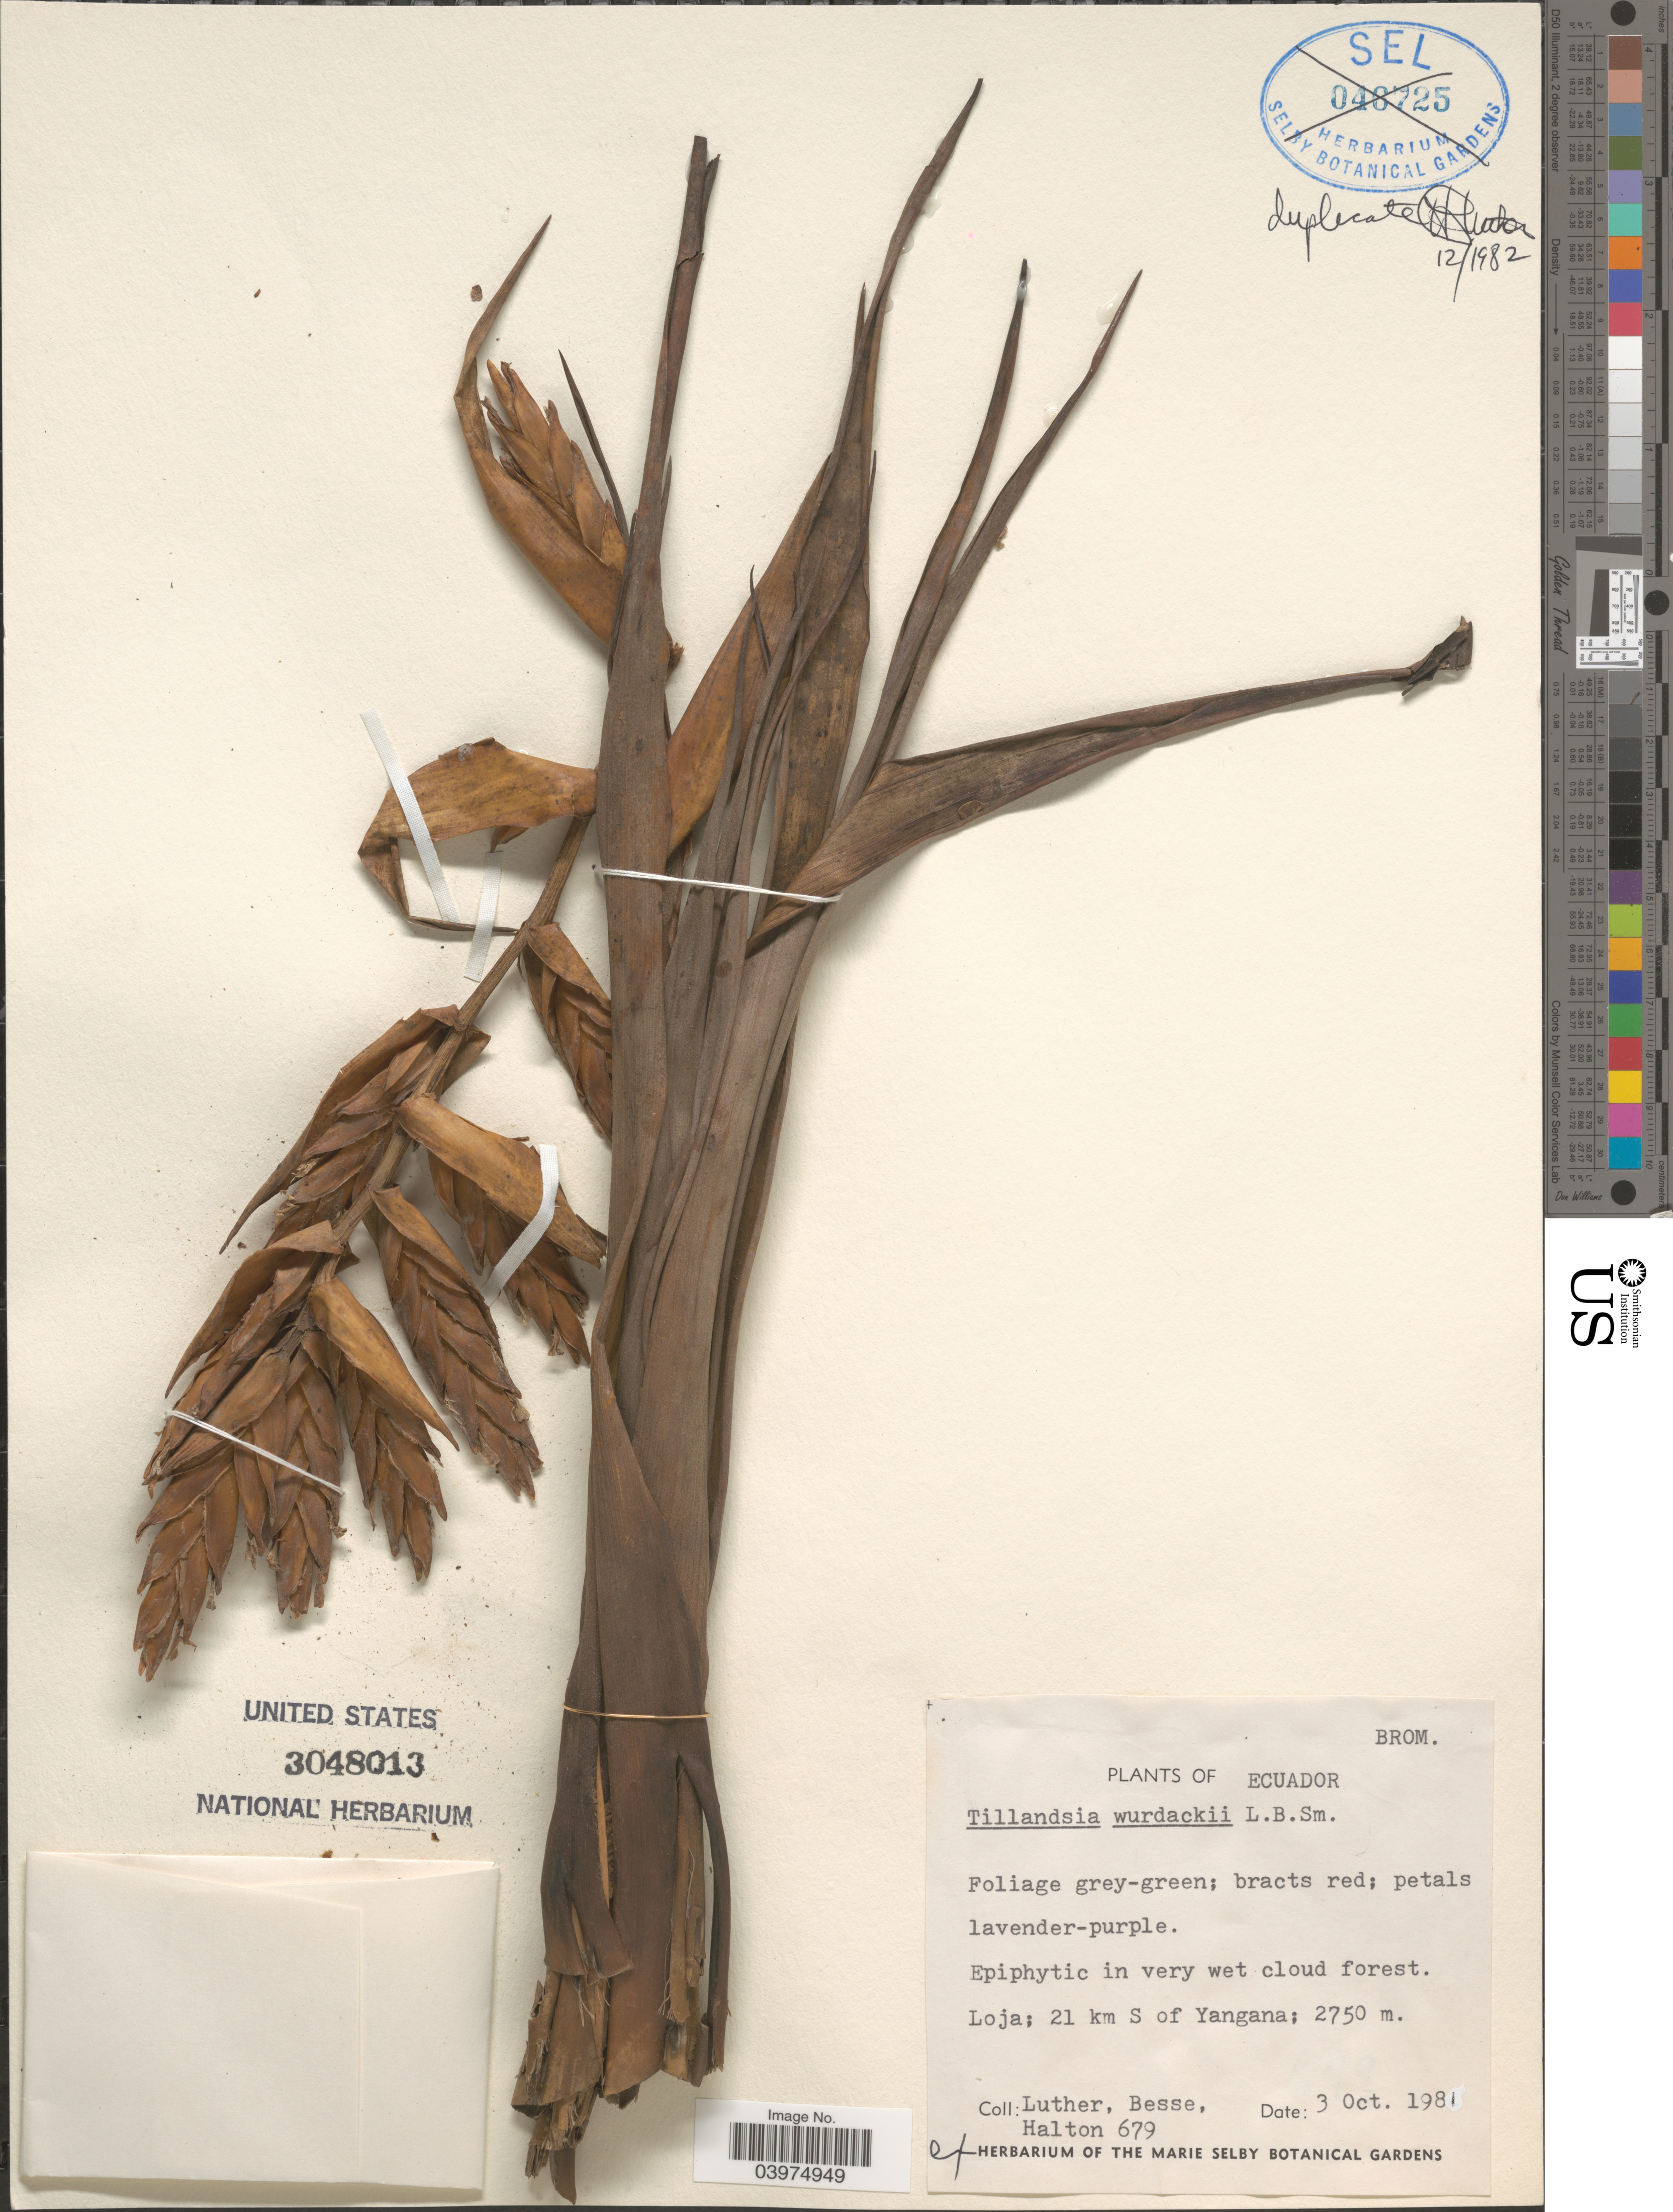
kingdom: Plantae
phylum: Tracheophyta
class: Liliopsida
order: Poales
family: Bromeliaceae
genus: Tillandsia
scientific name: Tillandsia wurdackii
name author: L.B. Sm.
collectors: -- Luther, -. Besse & -. Halton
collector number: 679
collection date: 1981-10-03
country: Ecuador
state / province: Loja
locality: Epiphytic in very wet cloud forest. 21 km S of Yangana.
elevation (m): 2750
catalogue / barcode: US 3048013